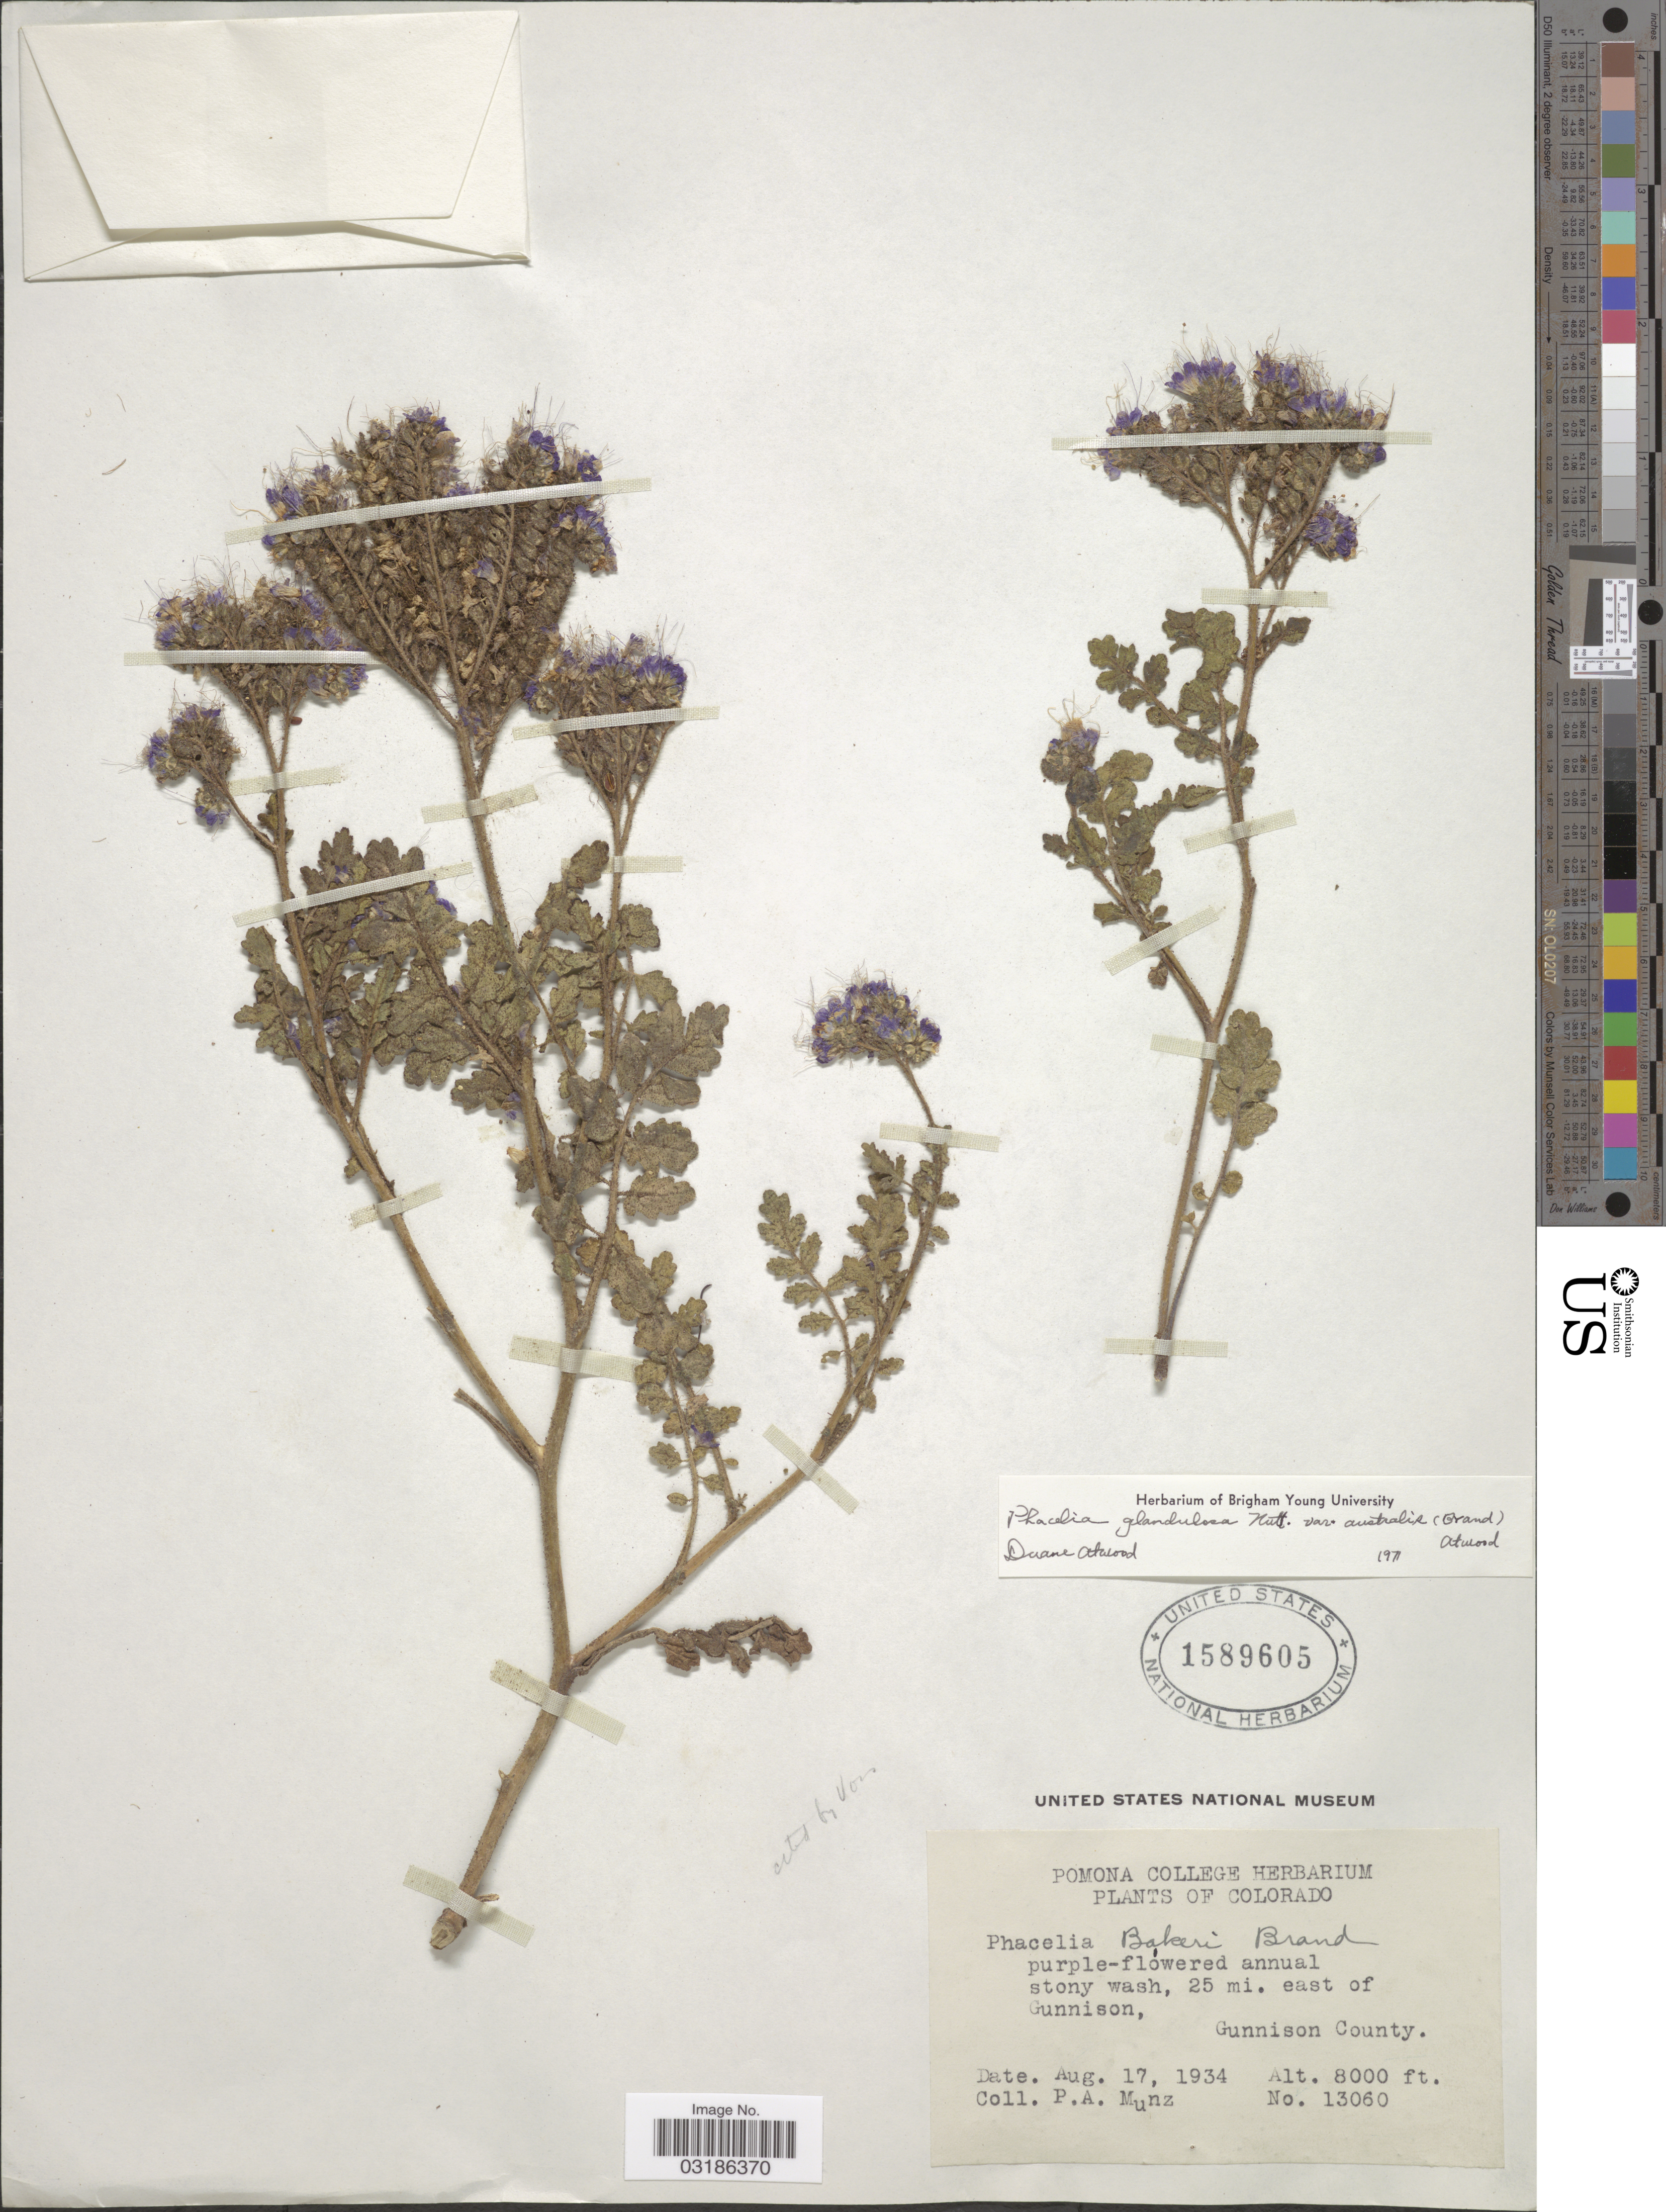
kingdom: Plantae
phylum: Tracheophyta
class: Magnoliopsida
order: Boraginales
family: Hydrophyllaceae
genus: Phacelia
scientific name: Phacelia glandulosa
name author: Nutt.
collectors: P. A. Munz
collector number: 13060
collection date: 1934-08-17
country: United States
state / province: Colorado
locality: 25 mi. east of Gunnison, Gunnison County.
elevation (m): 2438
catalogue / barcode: US 1589605